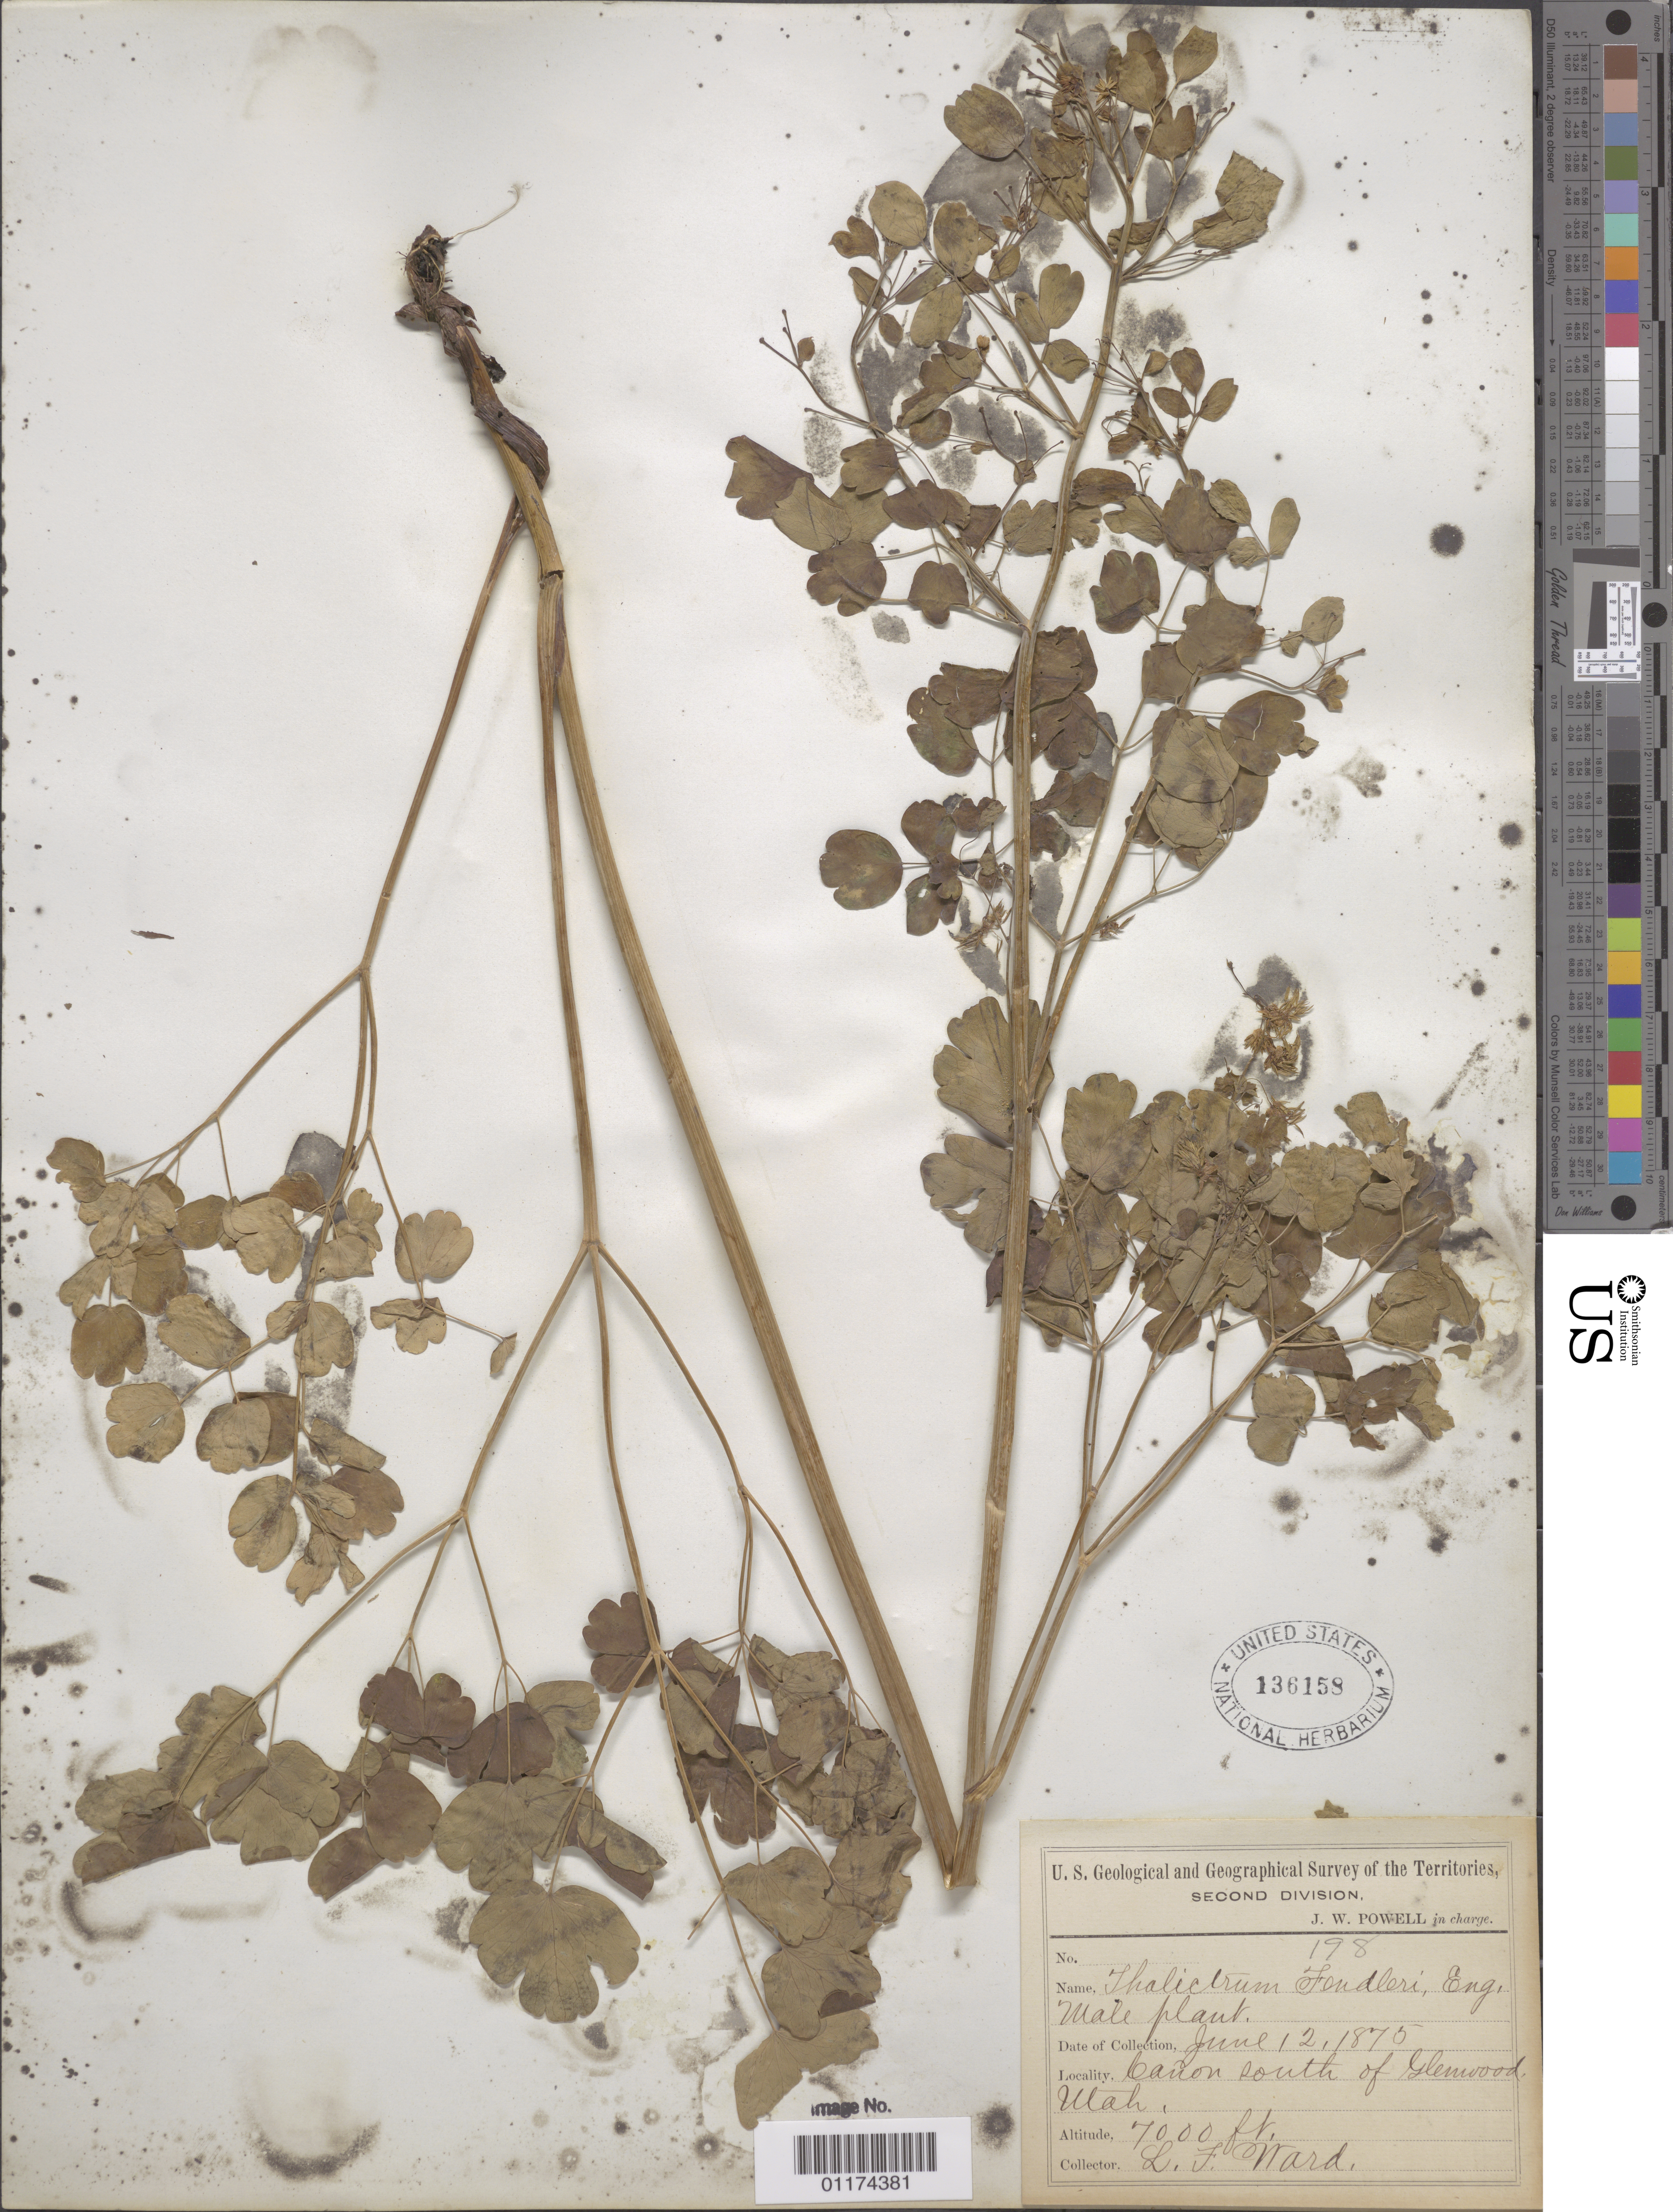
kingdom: Plantae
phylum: Tracheophyta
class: Magnoliopsida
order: Ranunculales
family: Ranunculaceae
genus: Thalictrum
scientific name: Thalictrum fendleri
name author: Engelm. ex A. Gray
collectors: L. F. Ward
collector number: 198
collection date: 1875-06-12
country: United States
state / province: Utah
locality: Canyon South of Glenwood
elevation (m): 2134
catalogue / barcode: US 136158